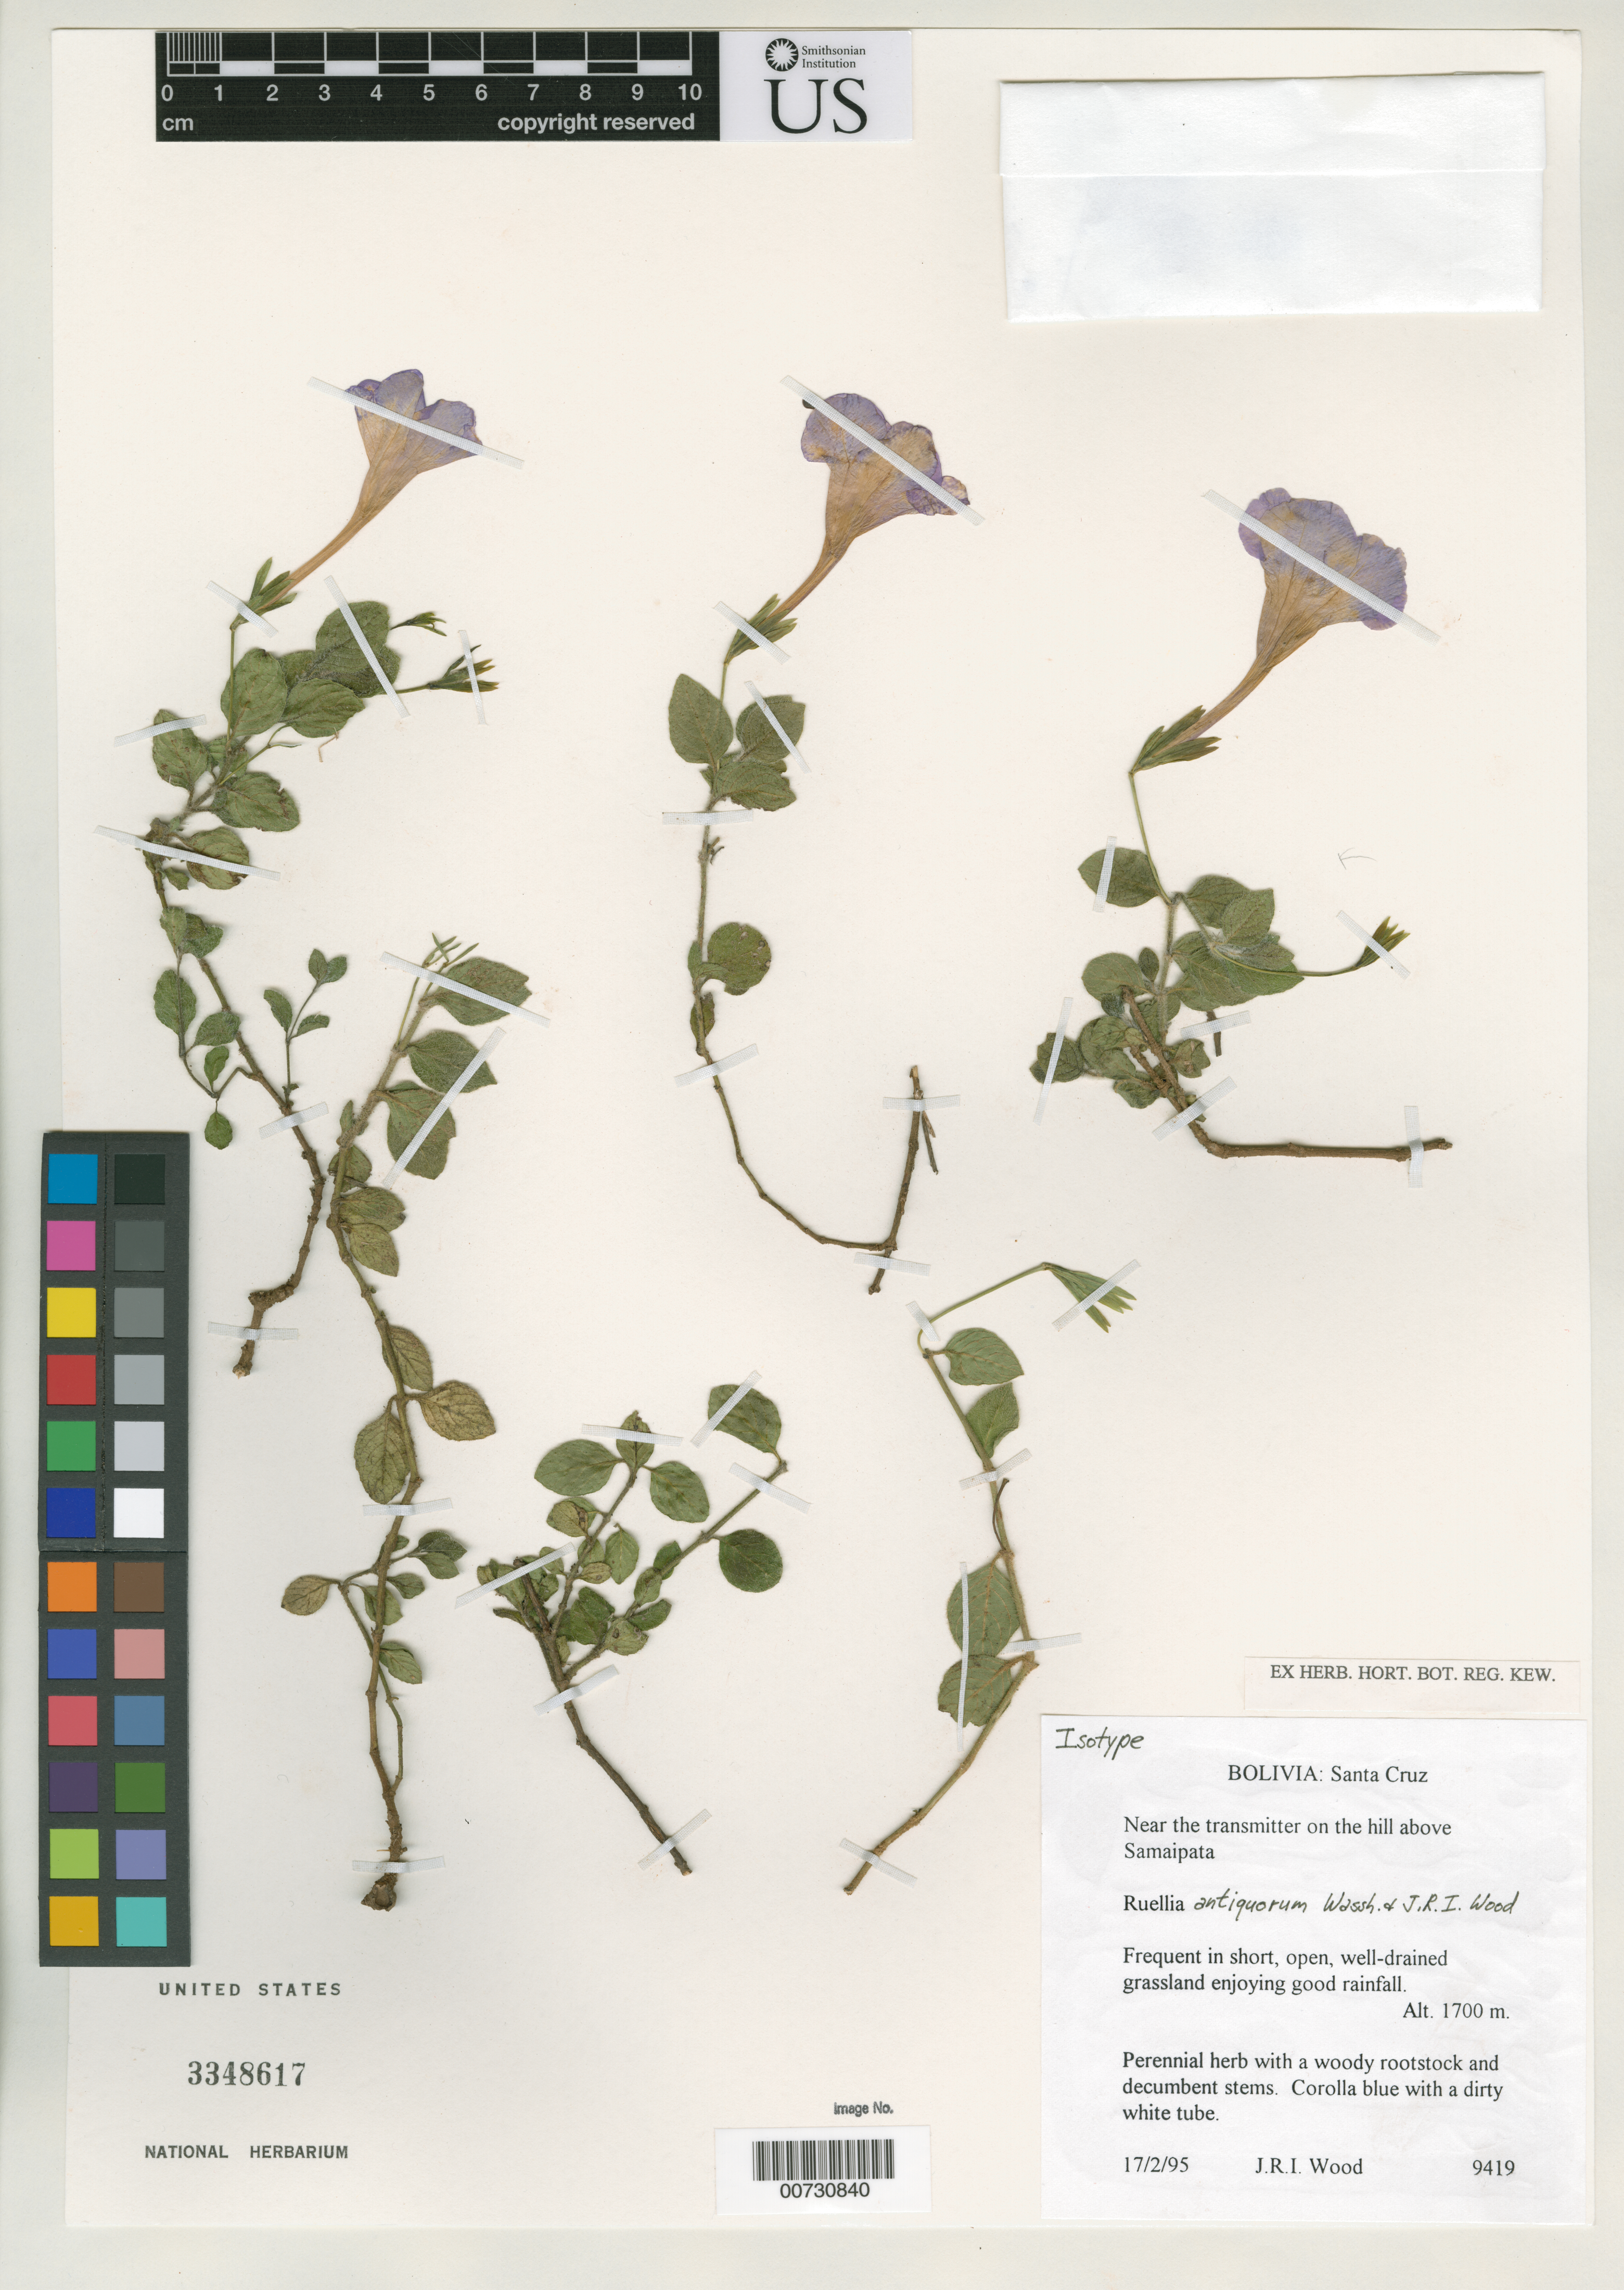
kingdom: Plantae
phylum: Tracheophyta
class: Magnoliopsida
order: Lamiales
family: Acanthaceae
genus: Ruellia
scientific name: Ruellia antiquorum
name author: Wassh. & J.R.I. Wood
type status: Isotype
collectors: J. R. I. Wood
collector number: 9419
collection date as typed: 17 Feb 1995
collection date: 1995-02-17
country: Bolivia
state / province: Santa Cruz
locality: Near the transmitter on the hill above Samaipata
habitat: Frequent in short, open, well-drained grassland enjoying good rainfall.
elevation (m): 1700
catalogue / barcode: US 3348617